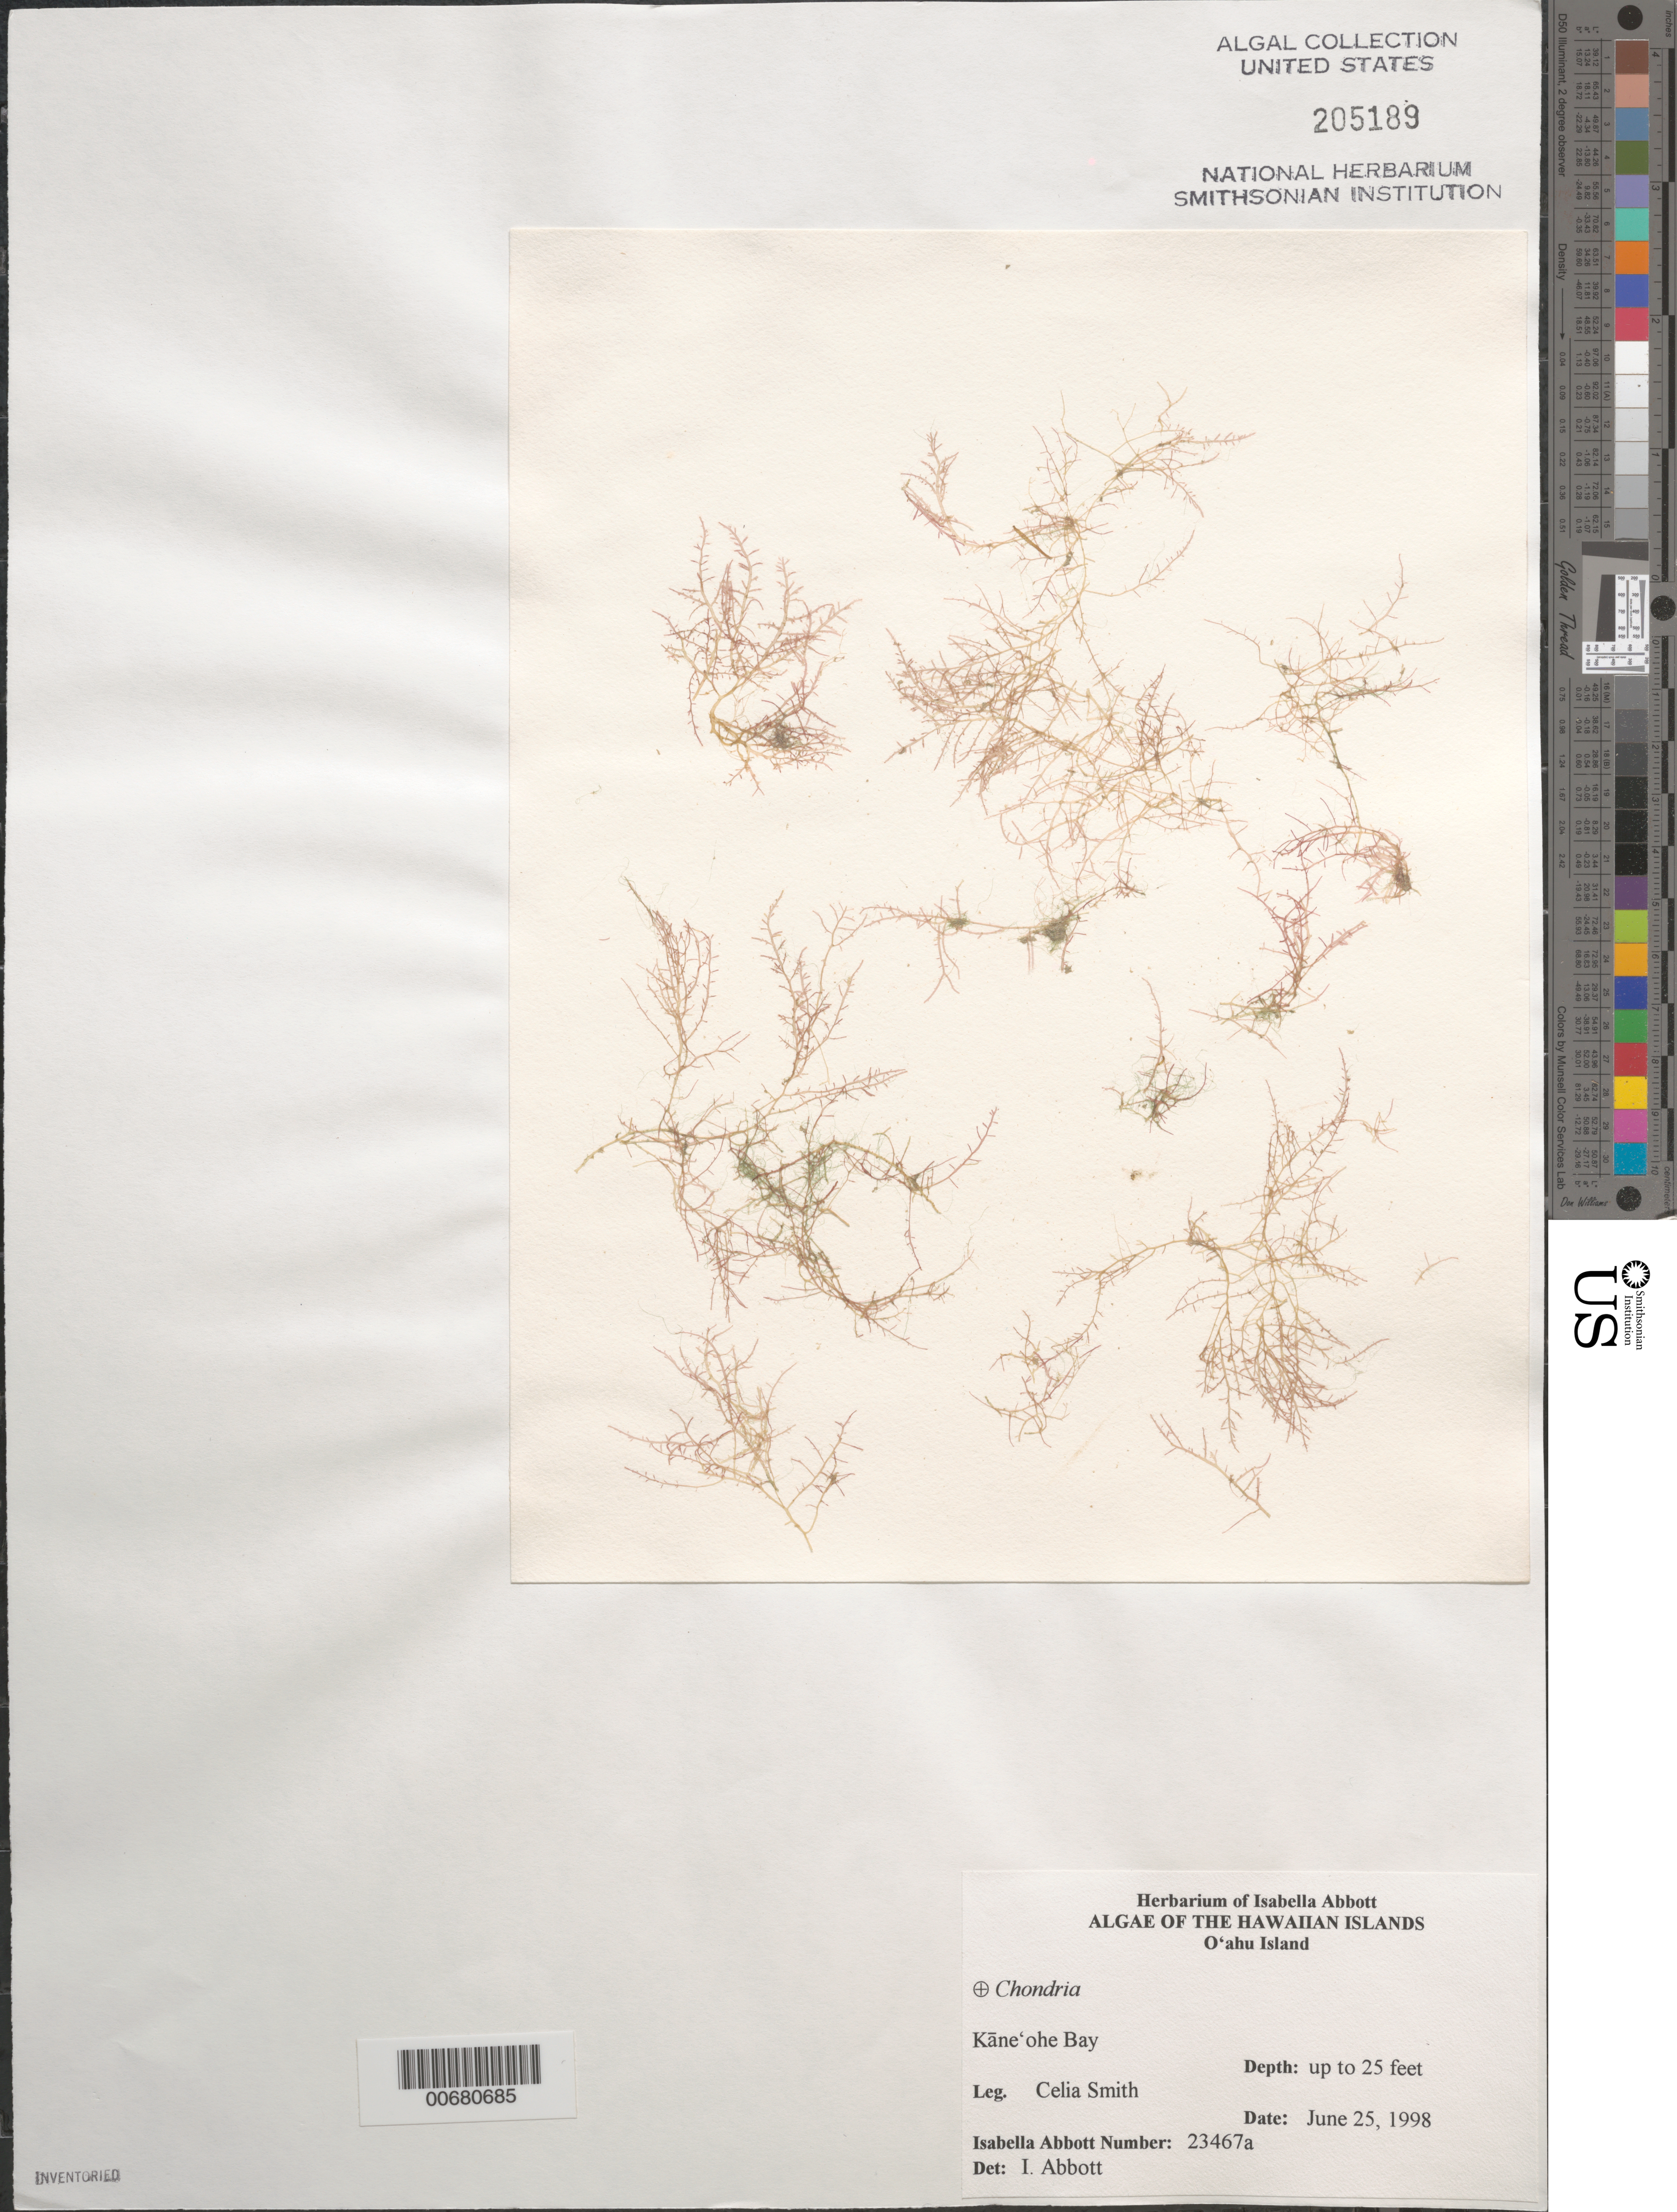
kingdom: Plantae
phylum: Rhodophyta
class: Florideophyceae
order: Ceramiales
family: Rhodomelaceae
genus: Chondria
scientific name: Chondria sp.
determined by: Abbott, Isabella A.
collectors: C. M. Smith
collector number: IAA 23467a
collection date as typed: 25 Jun 1998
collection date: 1998-06-25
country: United States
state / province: Hawaii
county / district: Honolulu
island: Oahu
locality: Kane'ohe Bay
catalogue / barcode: US 205189